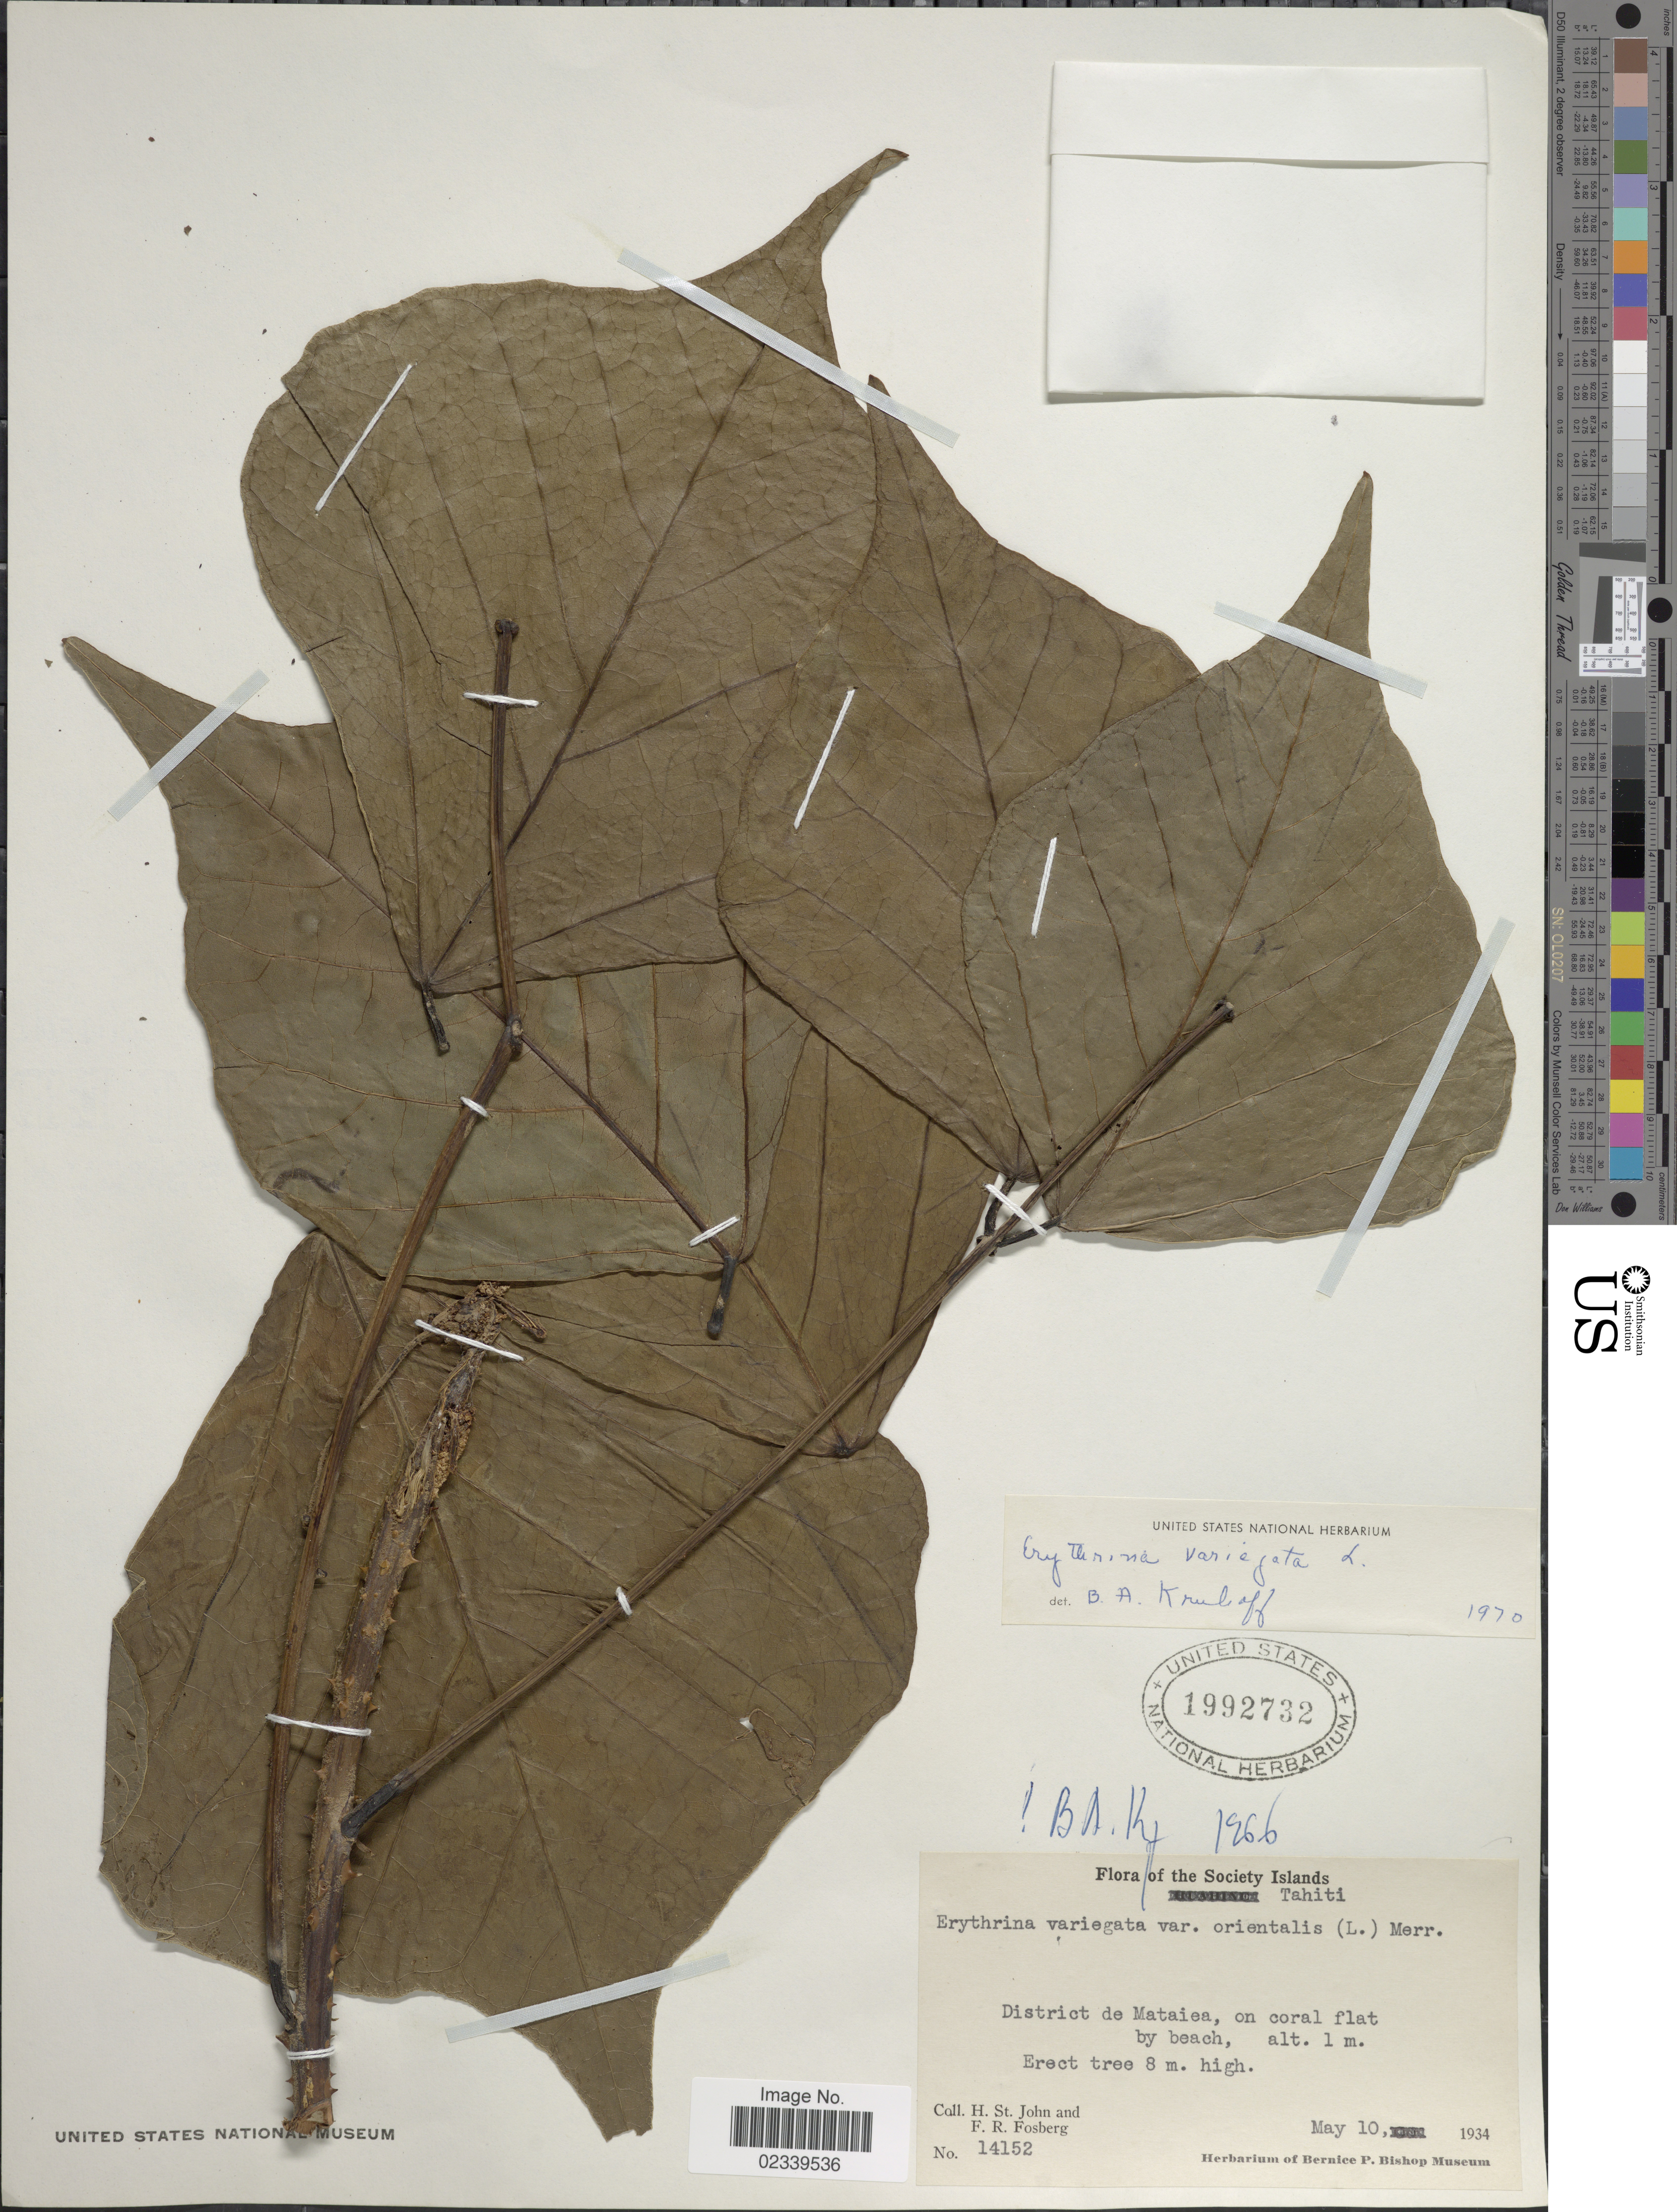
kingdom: Plantae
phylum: Tracheophyta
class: Magnoliopsida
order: Fabales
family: Fabaceae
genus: Erythrina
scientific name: Erythrina variegata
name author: L.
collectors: H. St. John & F. R. Fosberg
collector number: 14152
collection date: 1934-05-10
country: French Polynesia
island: Tahiti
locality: The Society Islands, Tahiti, District de Mataiea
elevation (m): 1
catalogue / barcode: US 1992732